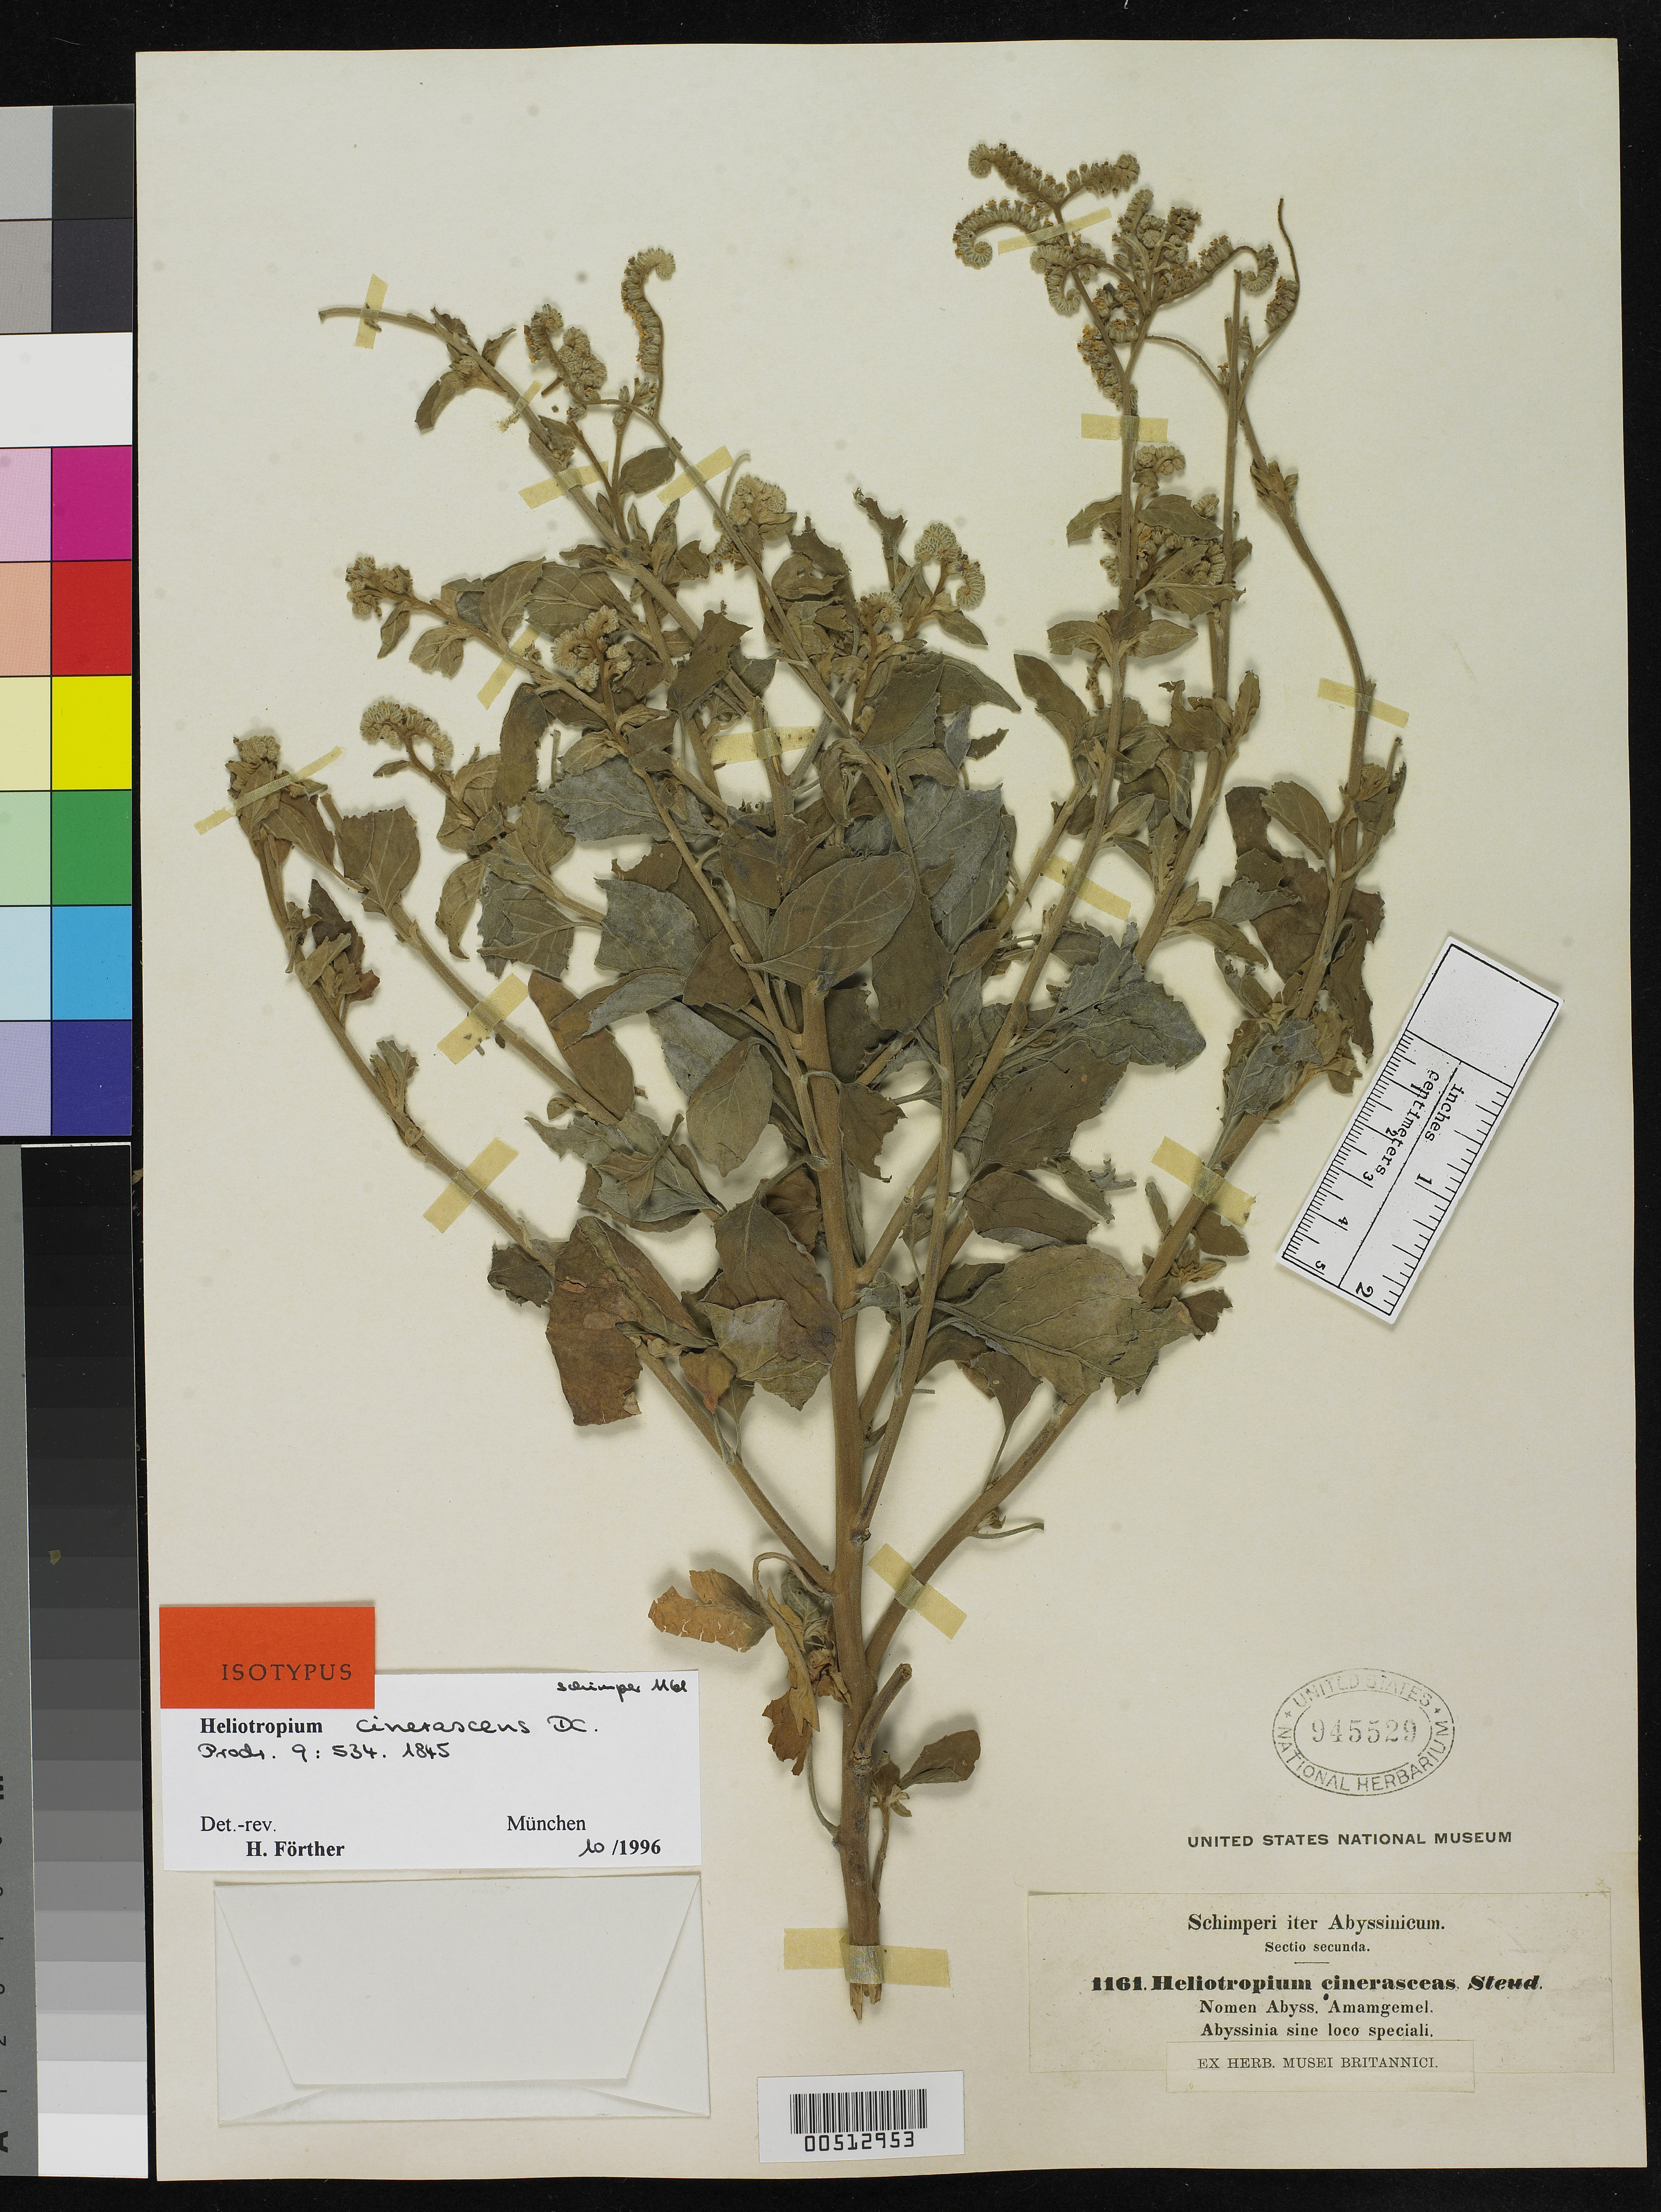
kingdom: Plantae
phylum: Tracheophyta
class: Magnoliopsida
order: Boraginales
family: Heliotropiaceae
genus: Heliotropium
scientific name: Heliotropium cinerascens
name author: A. DC. in DC.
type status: Isotype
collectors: G. W. Schimper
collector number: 1161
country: Ethiopia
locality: Amamgemel.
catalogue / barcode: US 945529